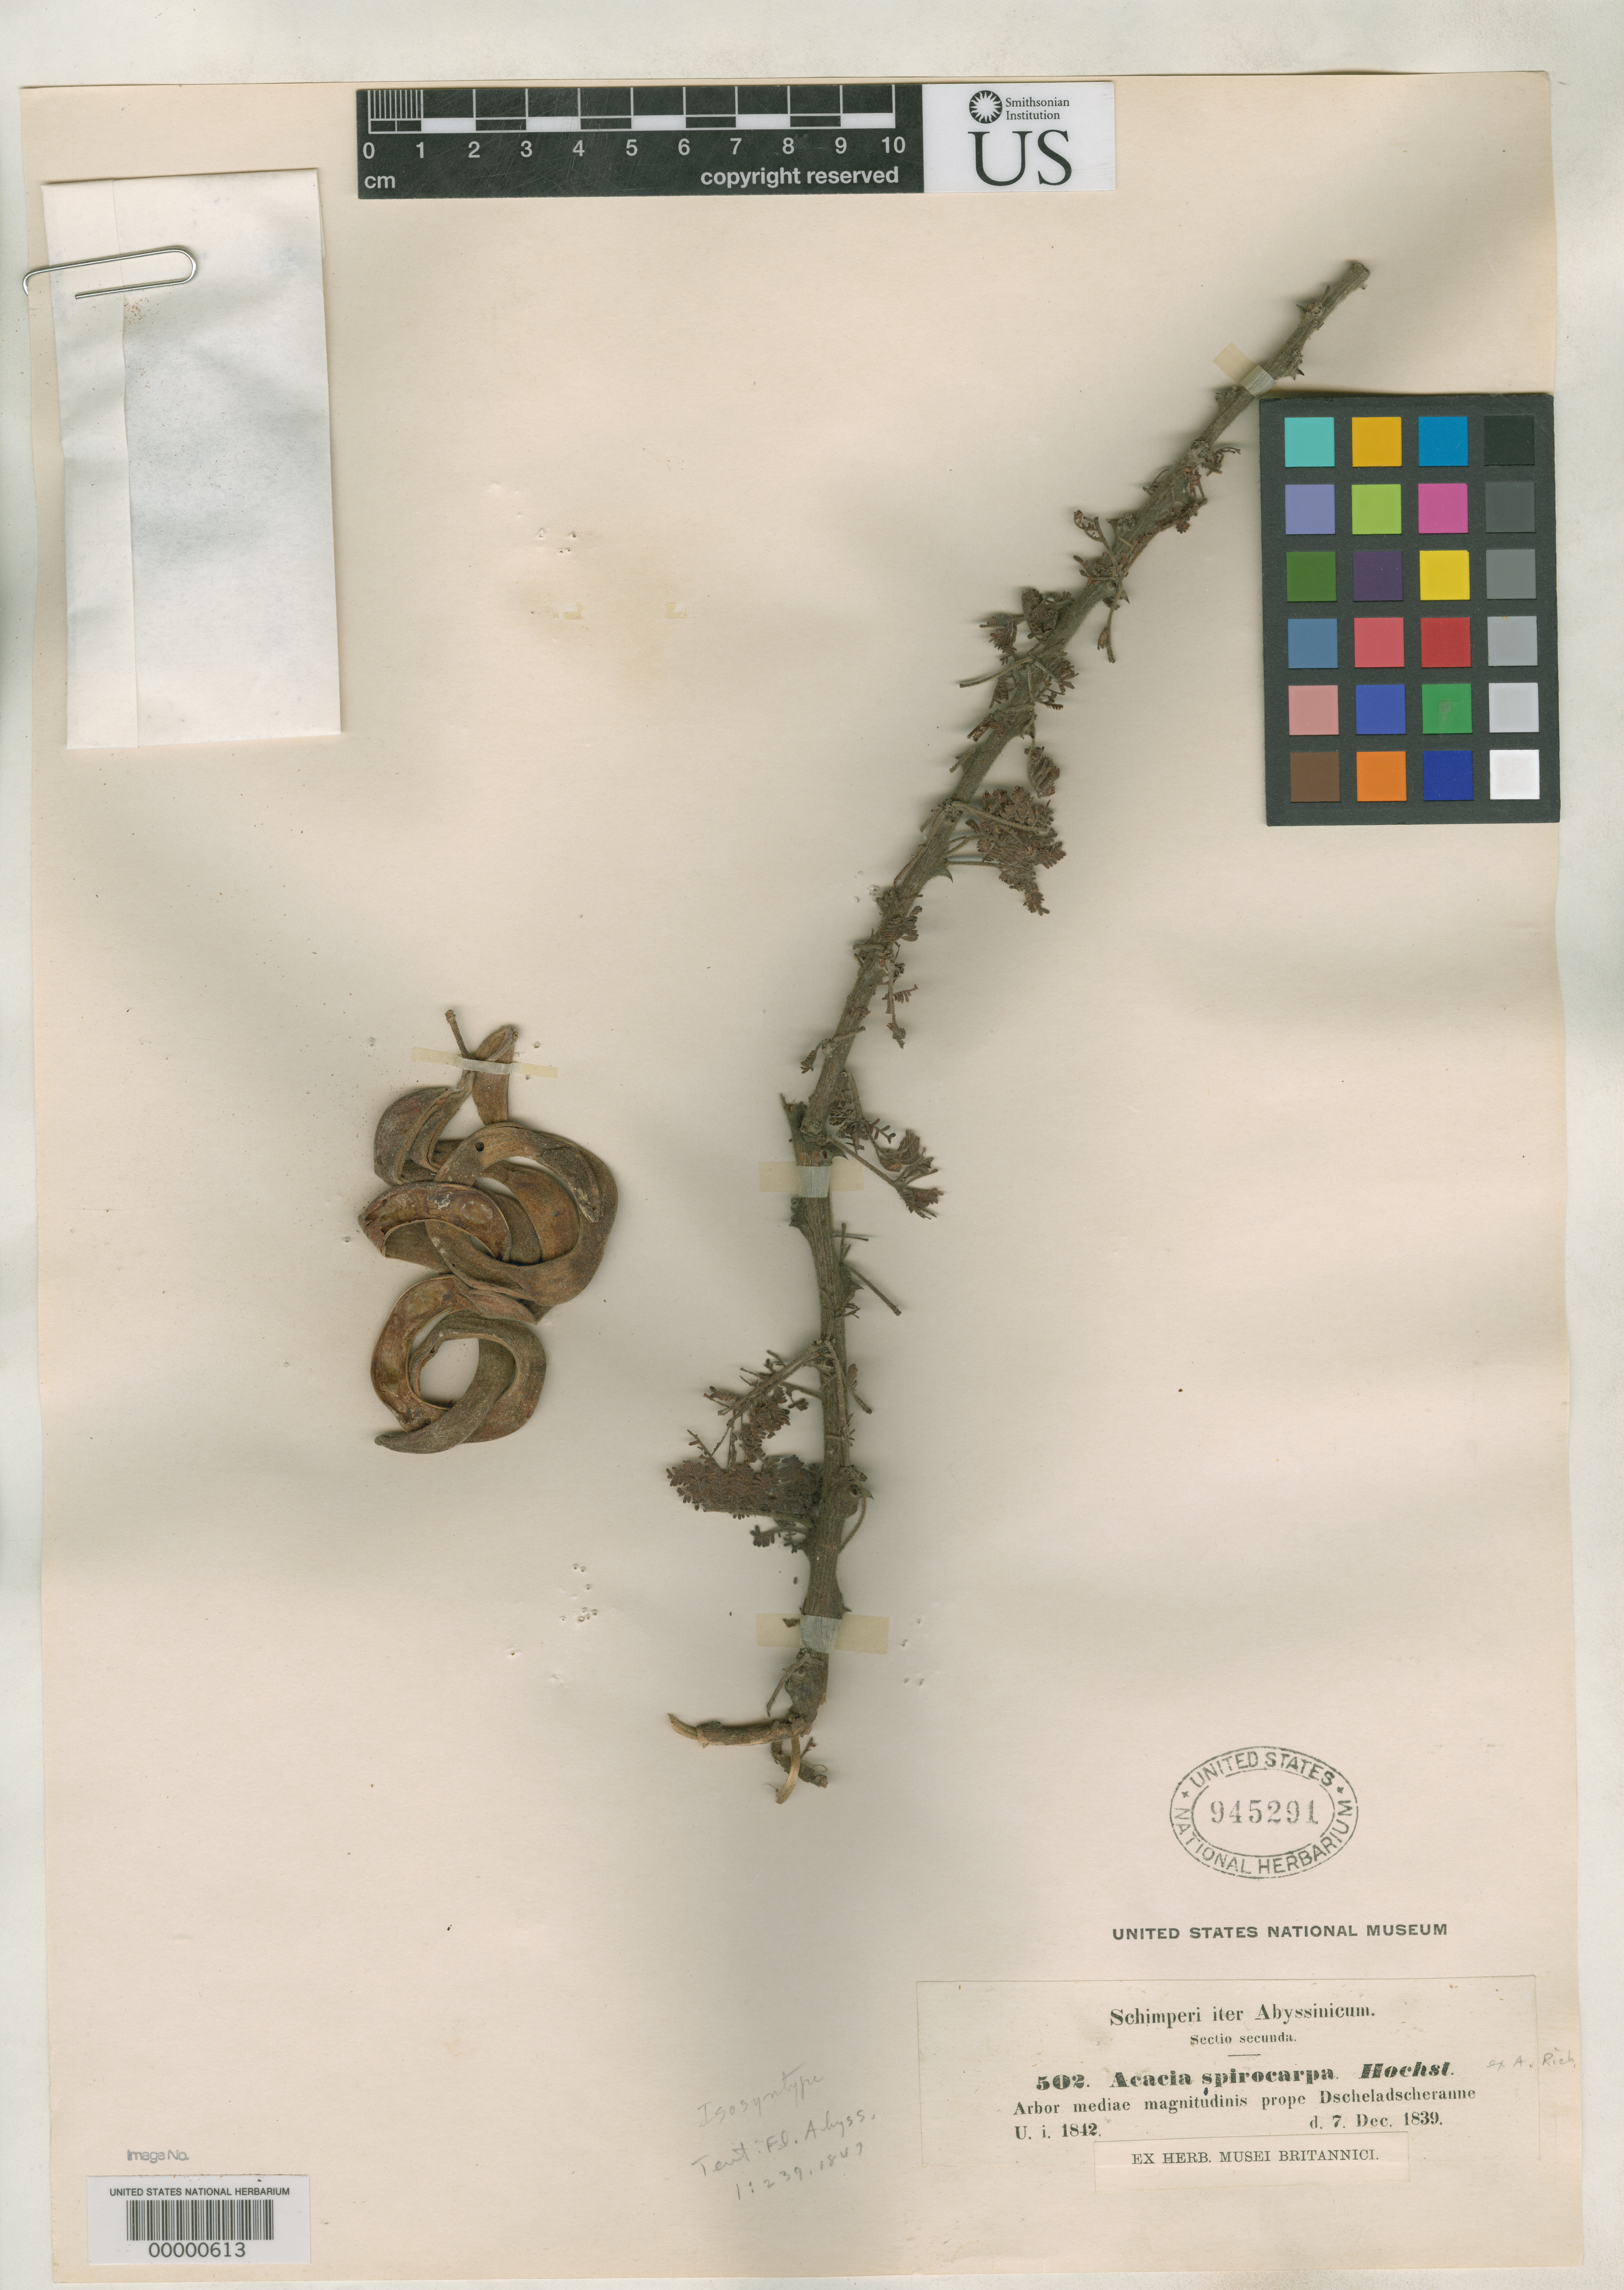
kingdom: Plantae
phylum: Tracheophyta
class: Magnoliopsida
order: Fabales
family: Fabaceae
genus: Acacia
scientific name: Acacia spirocarpa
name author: Hochst. ex A. Rich.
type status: Isosyntype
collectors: G. W. Schimper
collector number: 502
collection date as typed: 07 Dec 1839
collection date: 1839-12-07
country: Ethiopia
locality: Dscheladscheranne.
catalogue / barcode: US 945291